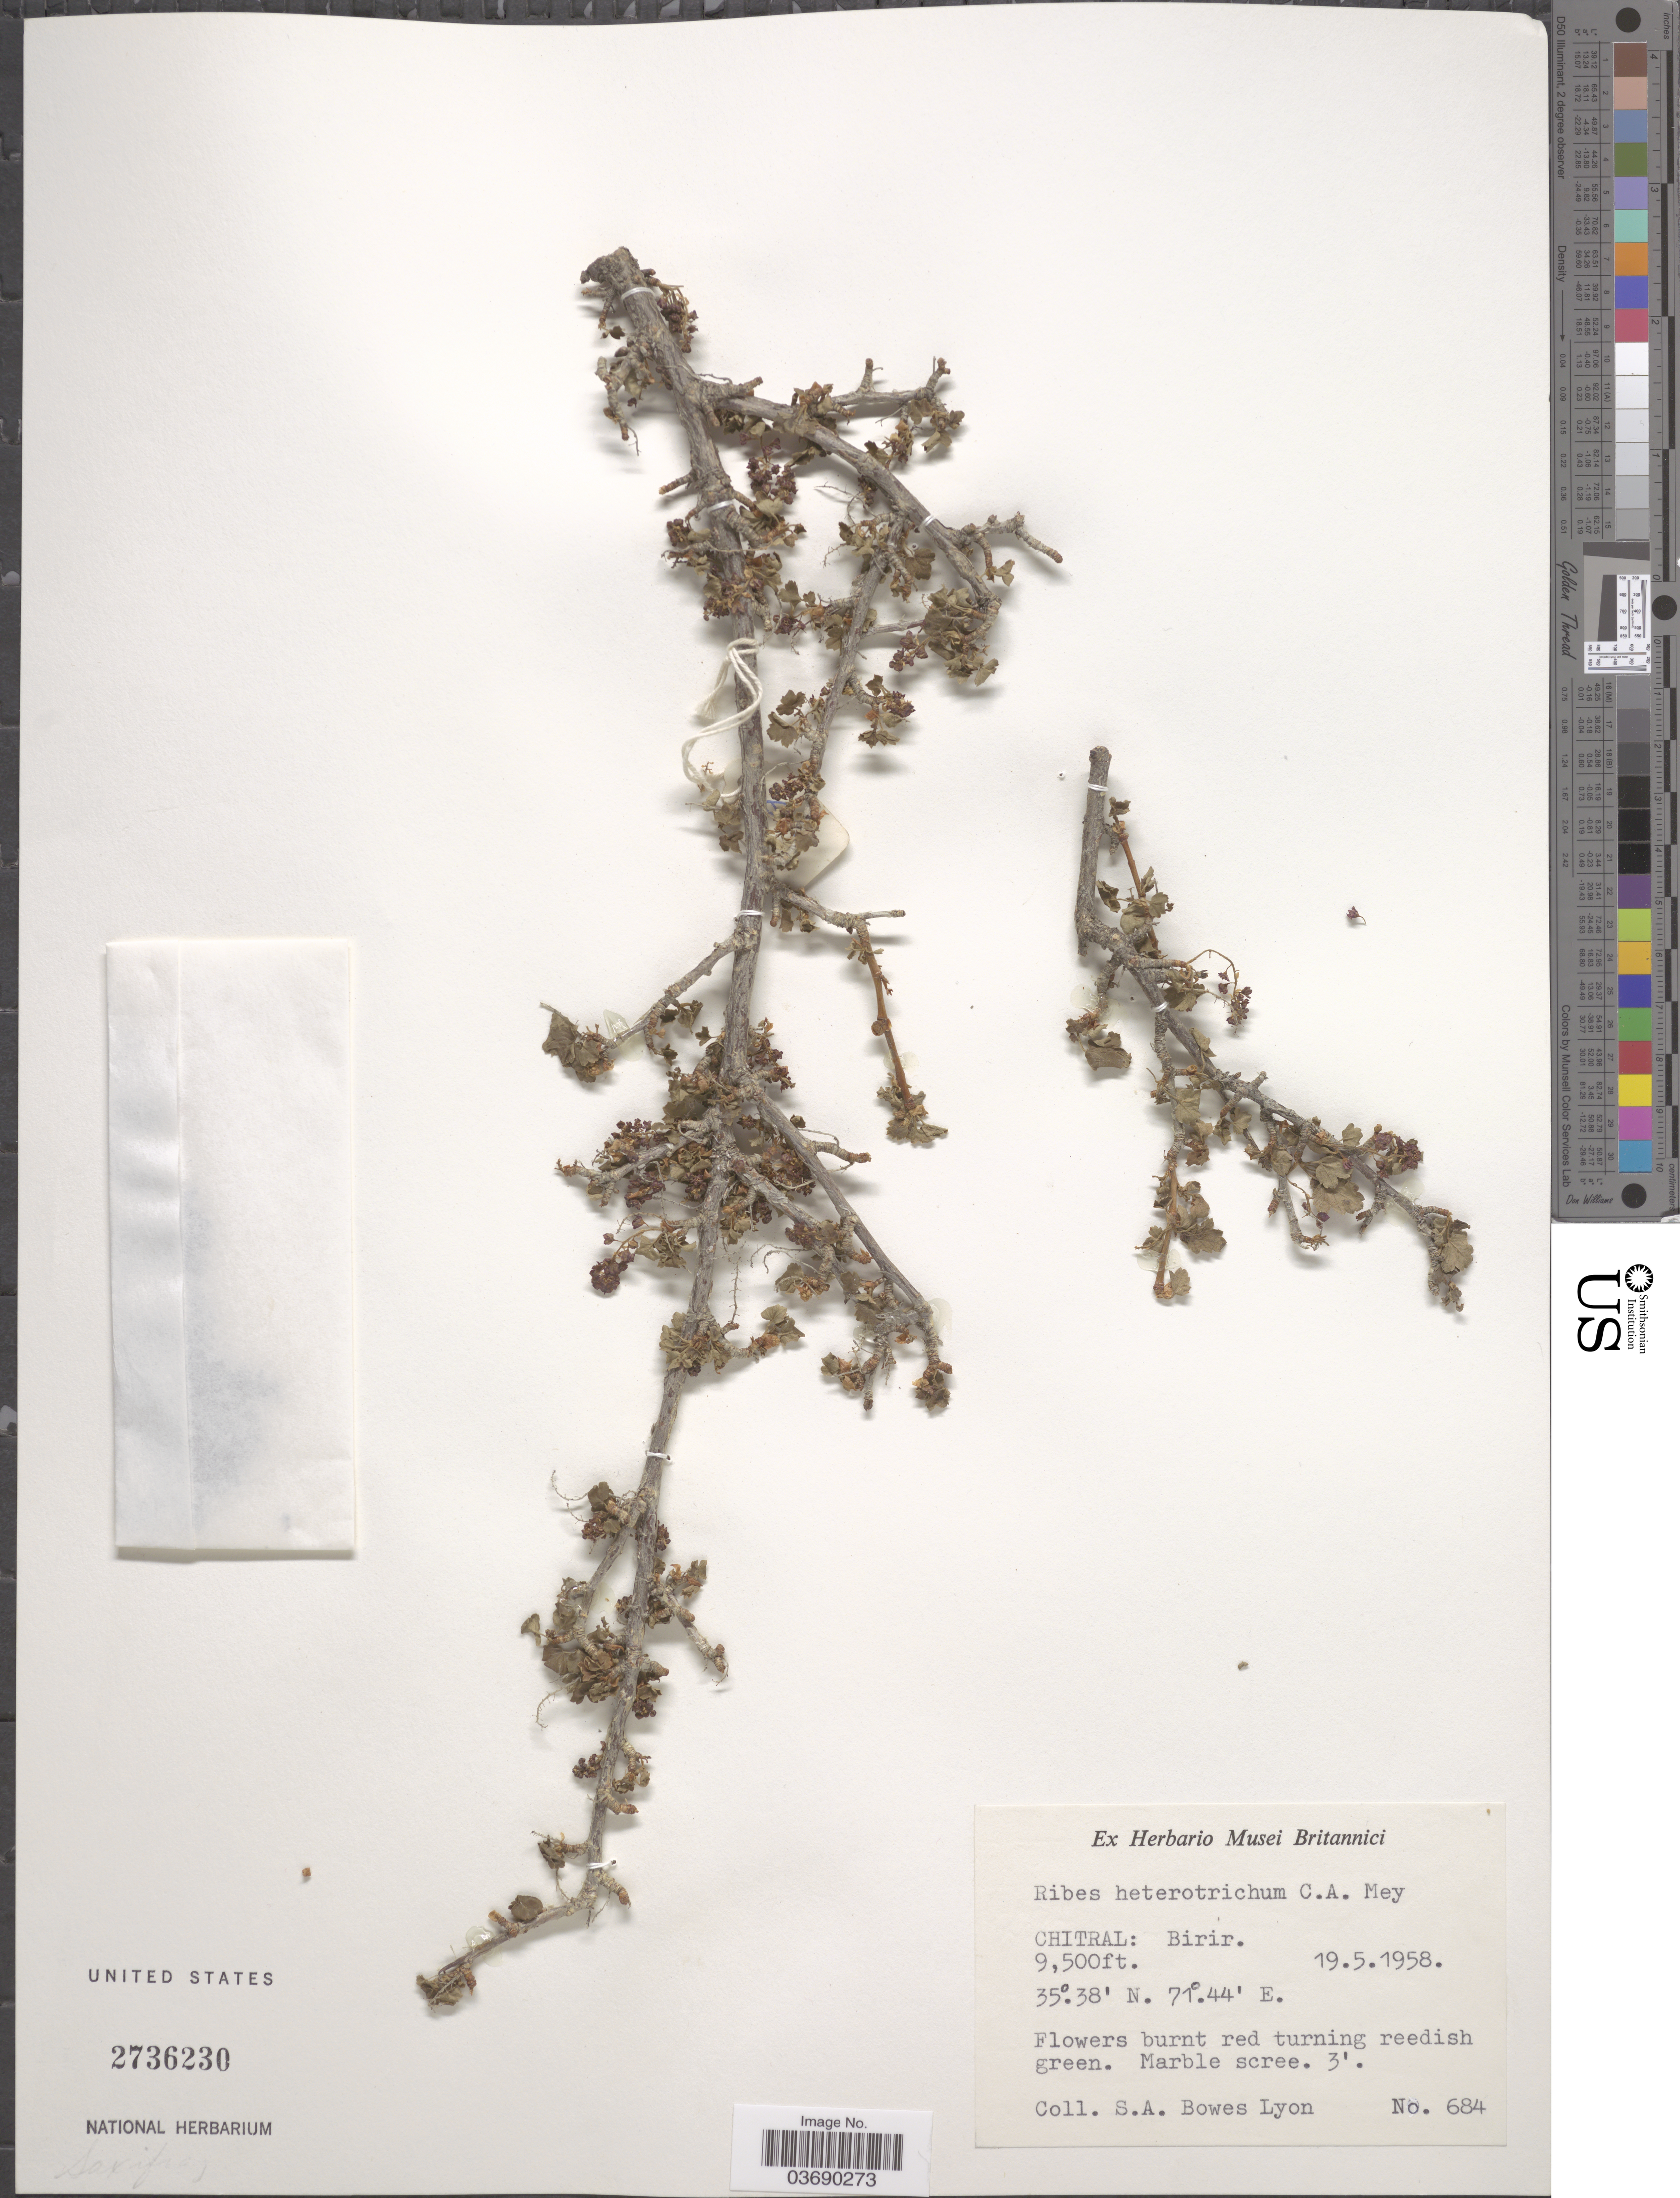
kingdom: Plantae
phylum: Tracheophyta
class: Magnoliopsida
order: Saxifragales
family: Grossulariaceae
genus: Ribes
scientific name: Ribes heterotrichum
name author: C.A. Mey.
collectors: S. Bowes Lyon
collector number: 684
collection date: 1958-05-19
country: Pakistan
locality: Chitral: Birir.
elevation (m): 2896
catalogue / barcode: US 2736230